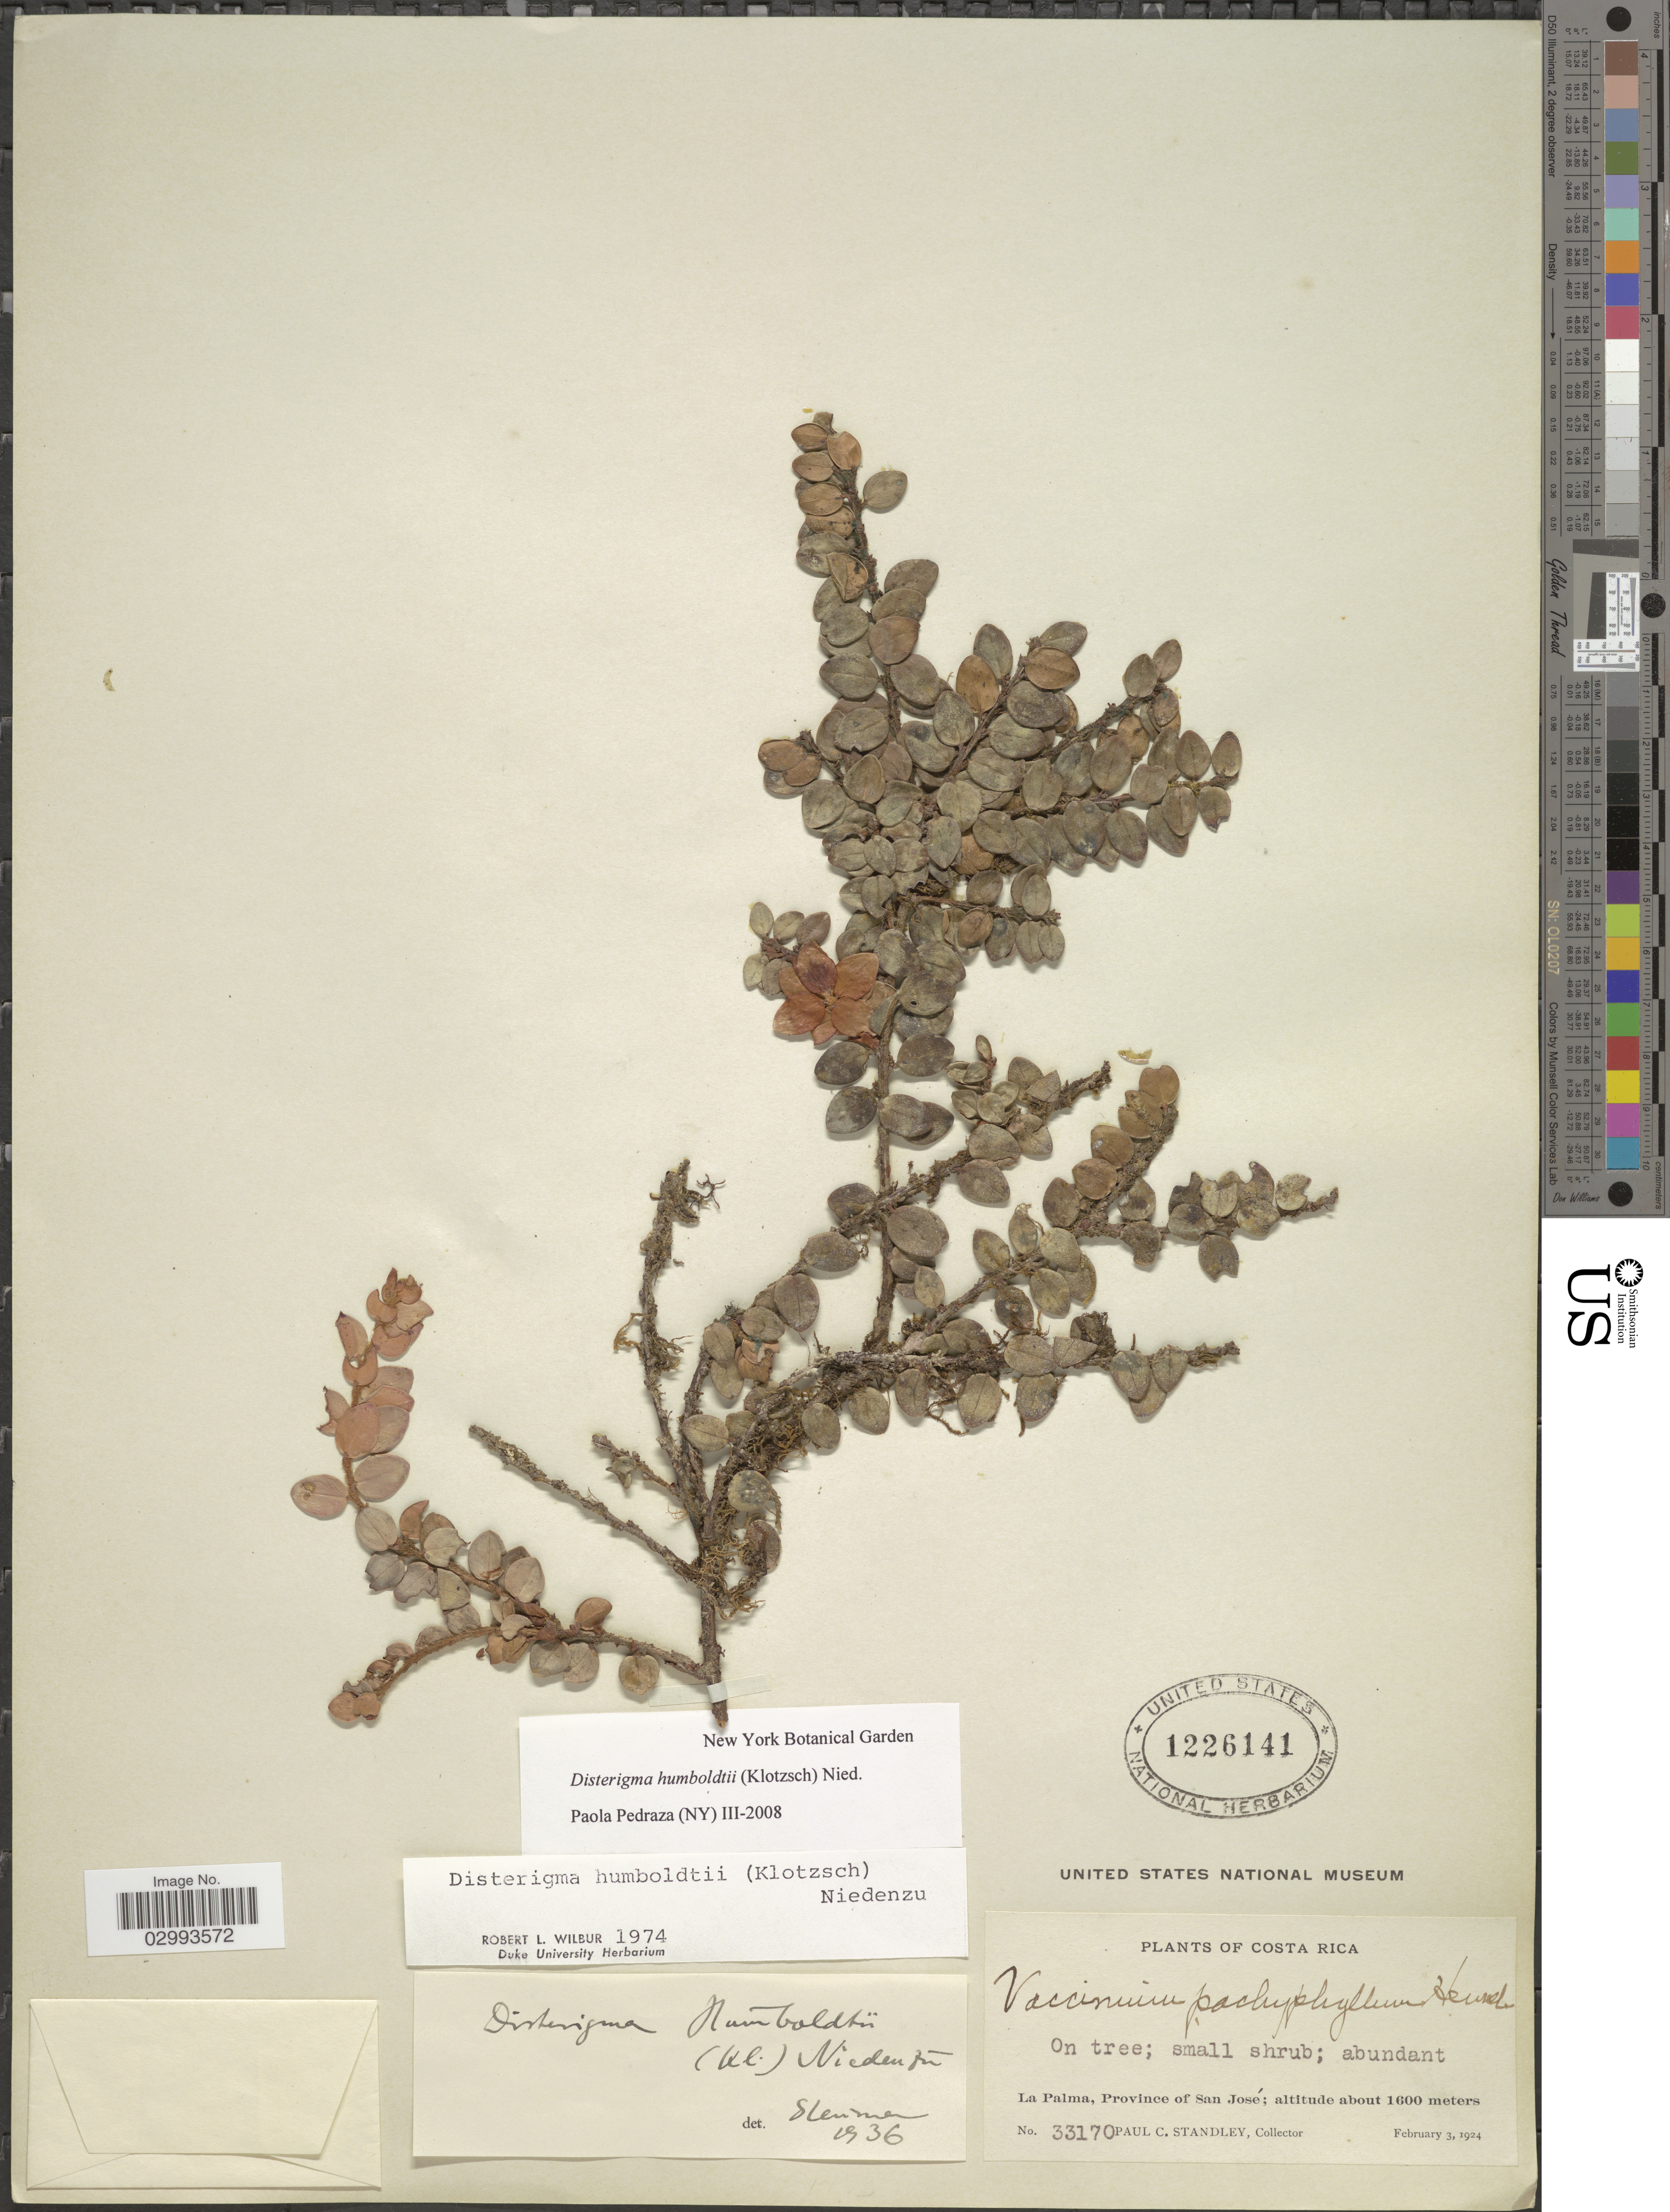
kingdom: Plantae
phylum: Tracheophyta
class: Magnoliopsida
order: Ericales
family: Ericaceae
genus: Disterigma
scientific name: Disterigma humboldtii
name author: (Klotzsch) Nied.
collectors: P. C. Standley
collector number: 33170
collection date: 1924-02-03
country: Costa Rica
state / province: San José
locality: La Palma.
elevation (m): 1600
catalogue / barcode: US 1226141